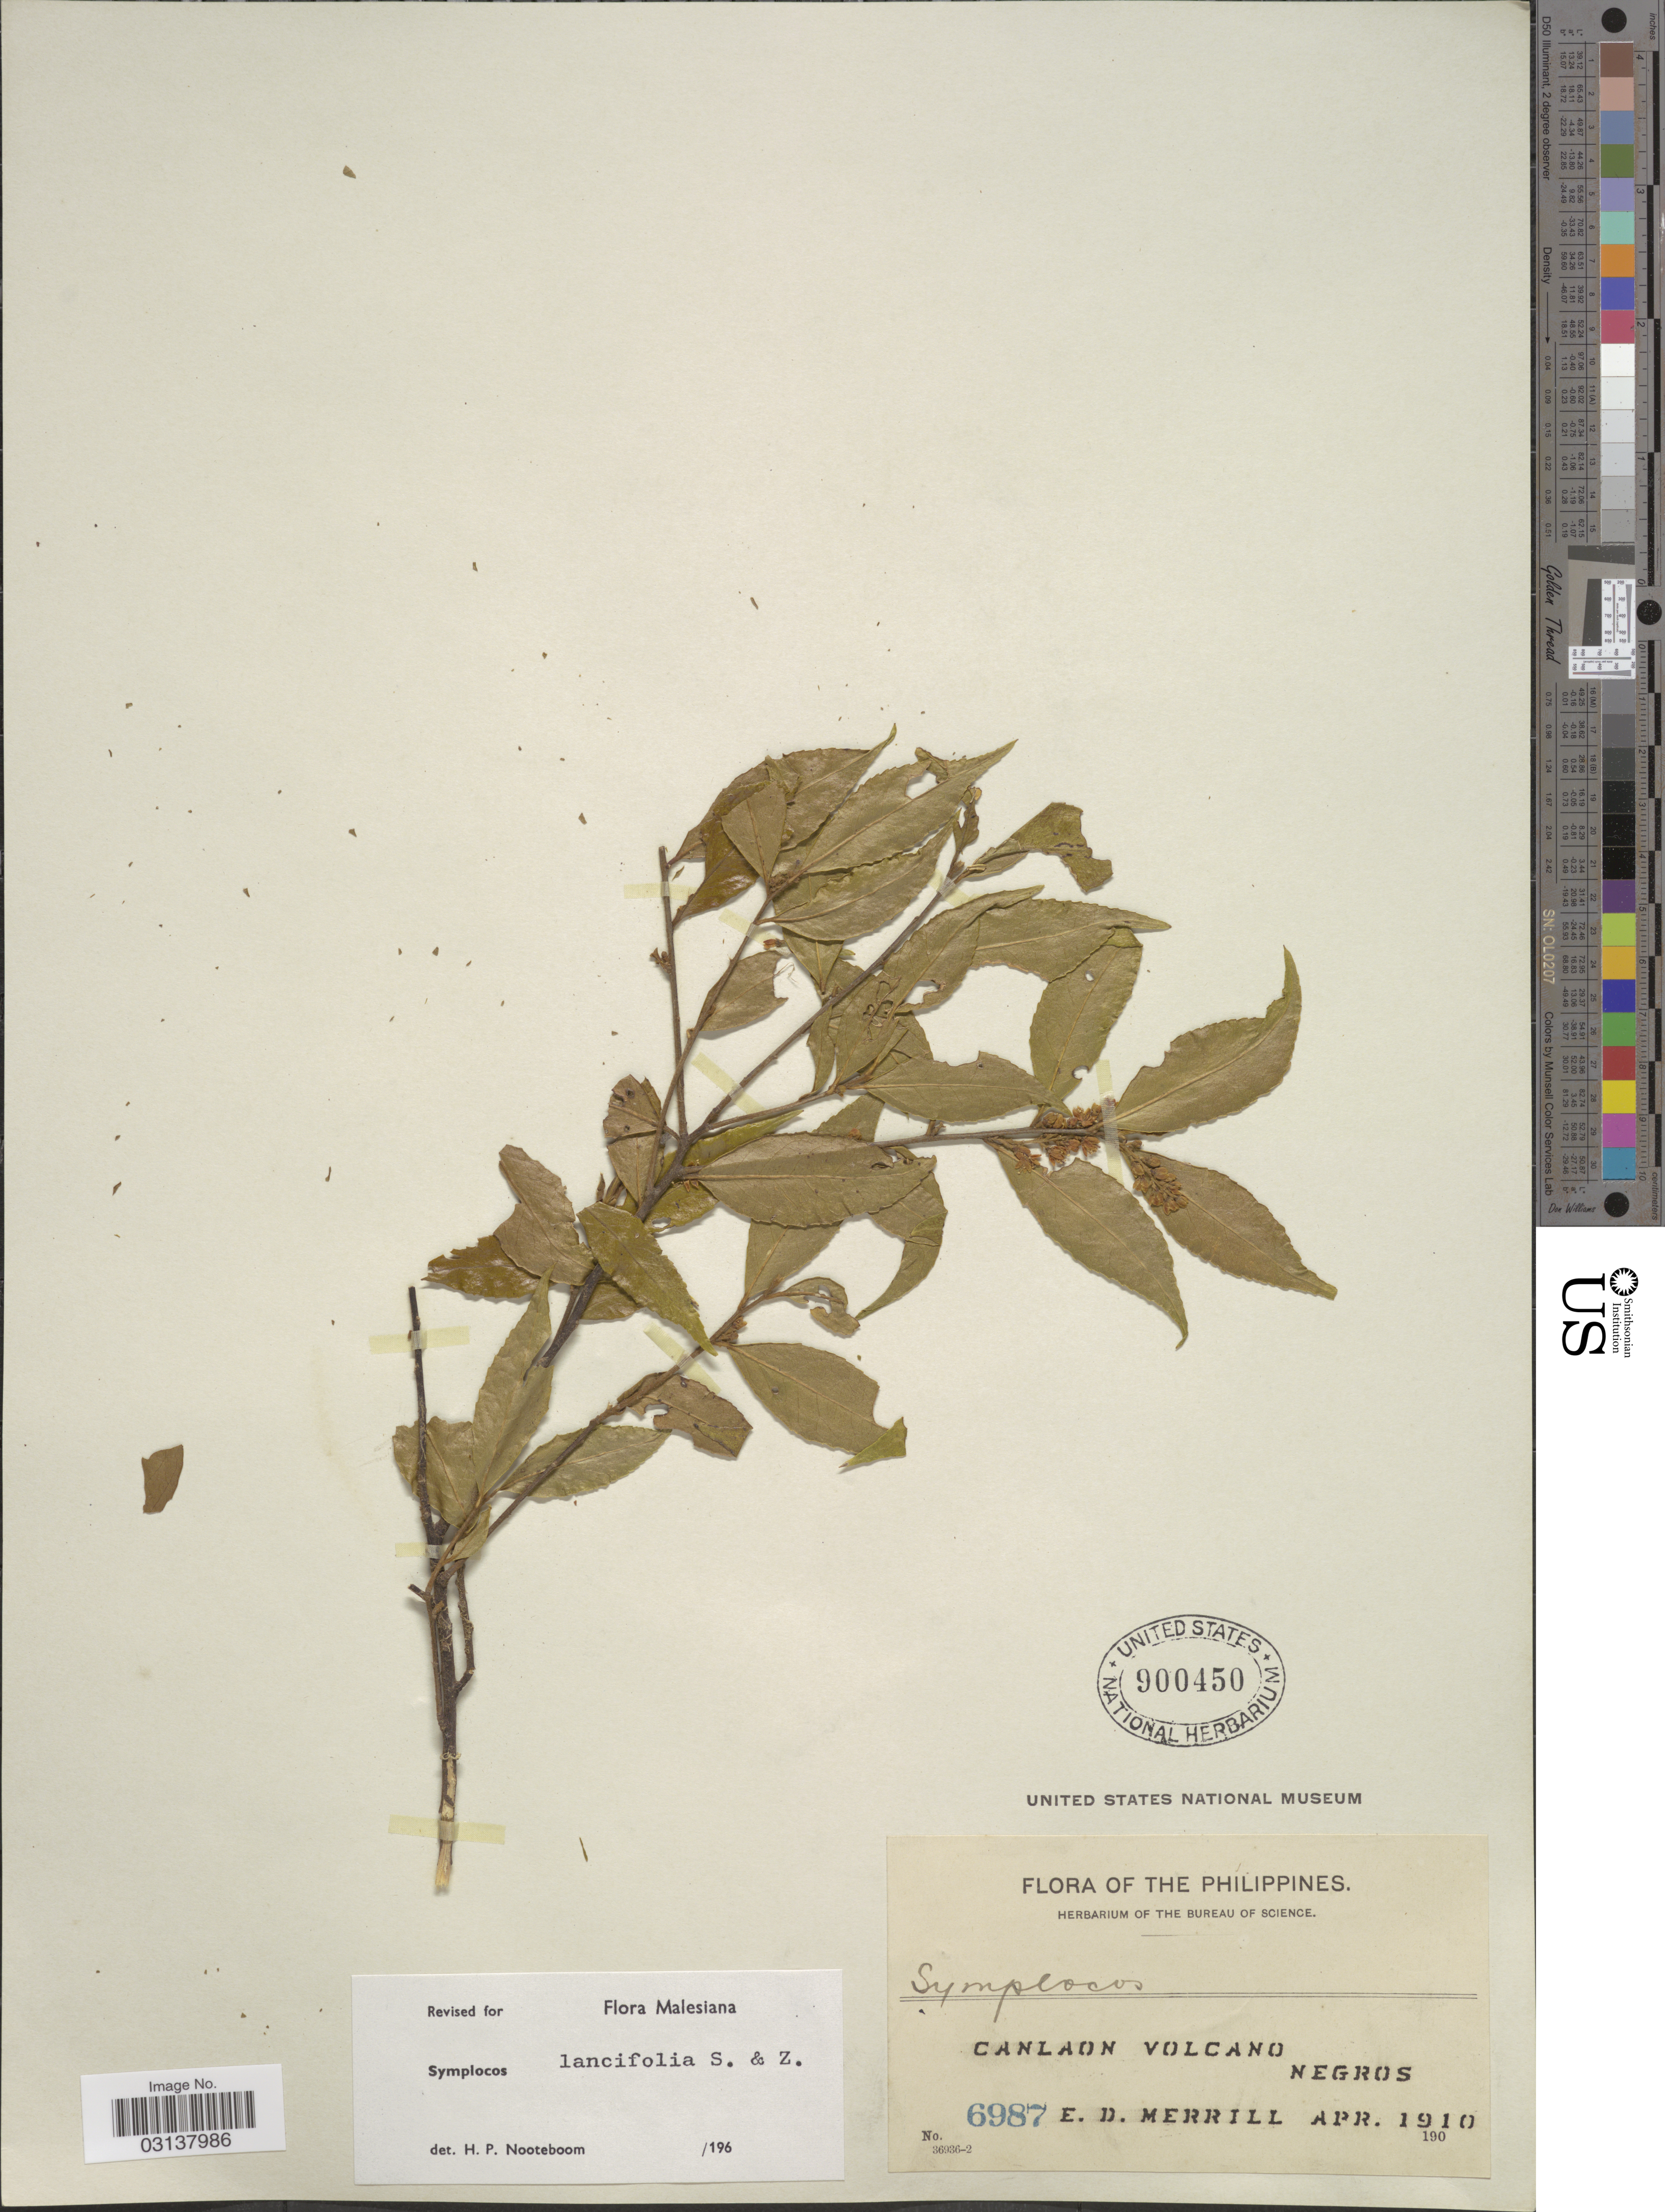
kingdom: Plantae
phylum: Tracheophyta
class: Magnoliopsida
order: Ericales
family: Symplocaceae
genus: Symplocos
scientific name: Symplocos lancifolia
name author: Siebert & Zucc.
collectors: E. D. Merrill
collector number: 6987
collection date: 1910-04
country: Philippines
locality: The Philippines. Canlaon Volcano Negros.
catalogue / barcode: US 900450